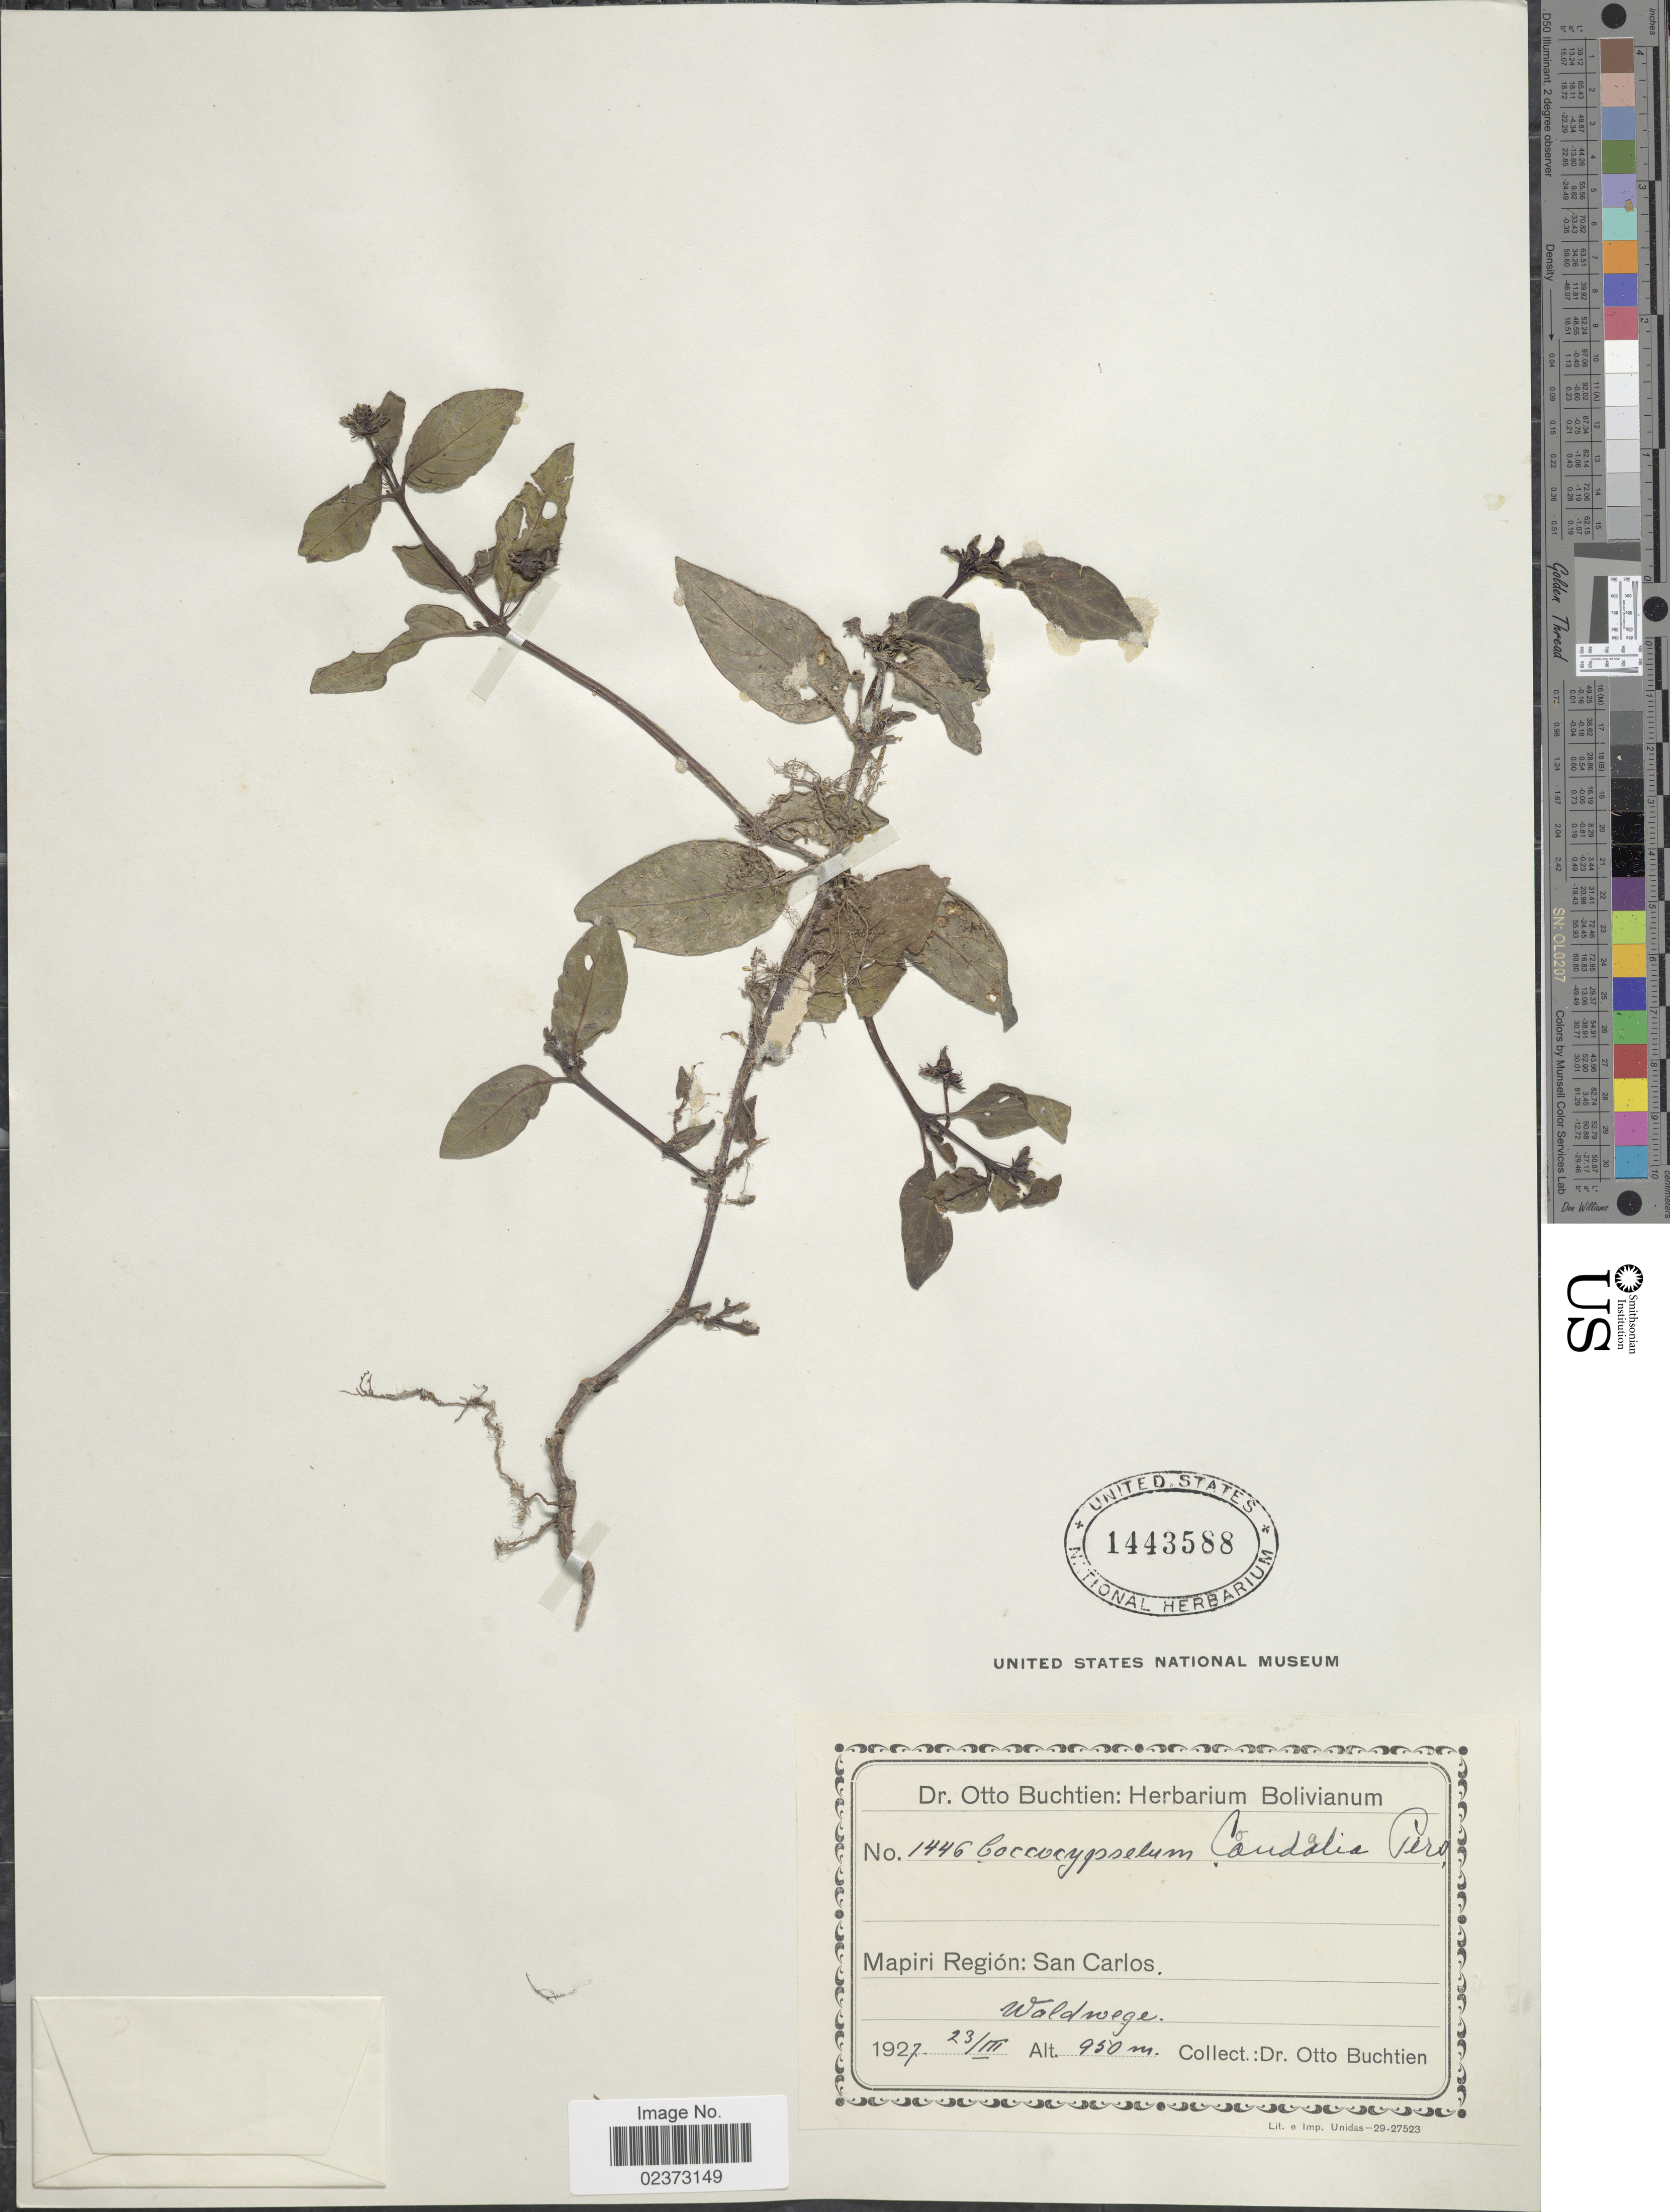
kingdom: Plantae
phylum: Tracheophyta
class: Magnoliopsida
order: Gentianales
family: Rubiaceae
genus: Coccocypselum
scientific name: Coccocypselum condalia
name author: Pers.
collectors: O. Buchtien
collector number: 1446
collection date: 1927-03-23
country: Bolivia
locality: Mapiri Region: San Carlos, Waldwege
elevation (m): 950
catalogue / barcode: US 1443588